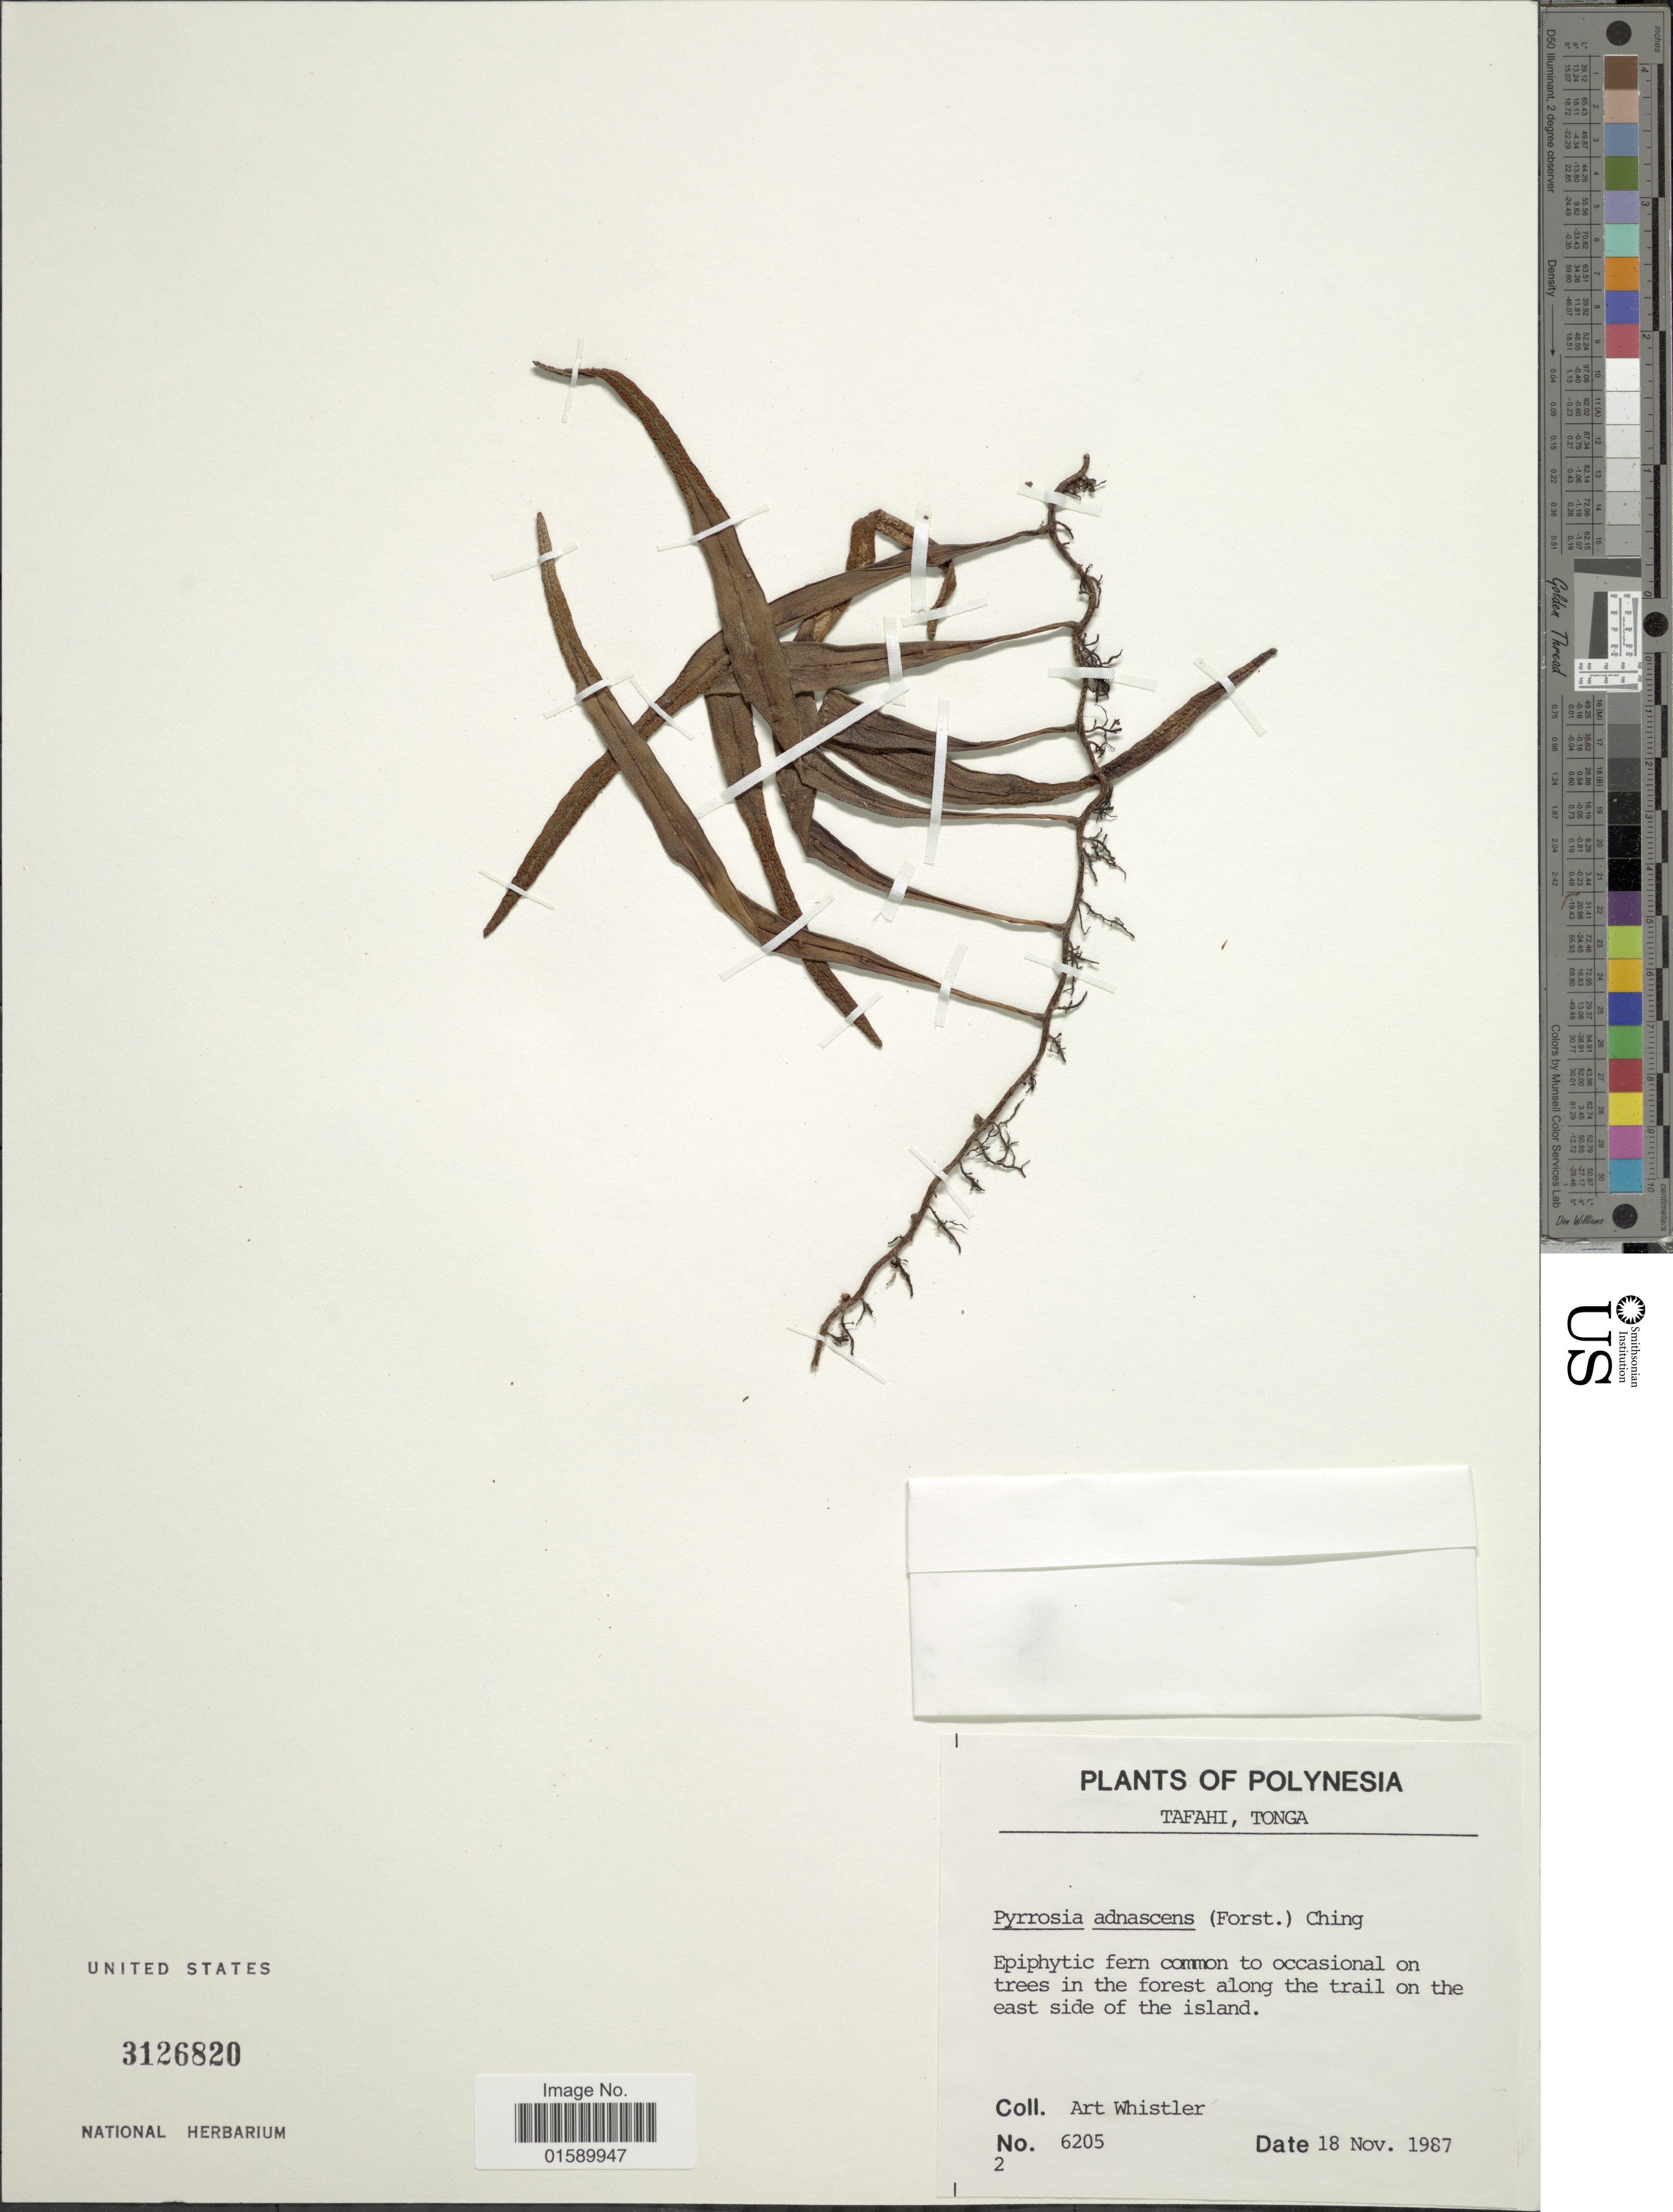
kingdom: Plantae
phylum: Tracheophyta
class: Polypodiopsida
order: Polypodiales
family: Polypodiaceae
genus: Pyrrosia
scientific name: Pyrrosia lanceolata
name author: (L.) Farw.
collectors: A. Whistler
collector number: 6205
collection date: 1987-11-18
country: Tonga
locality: Polynesia, Tafahi, Tonga, in the forest along the trail on the east side of the island.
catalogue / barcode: US 3126820